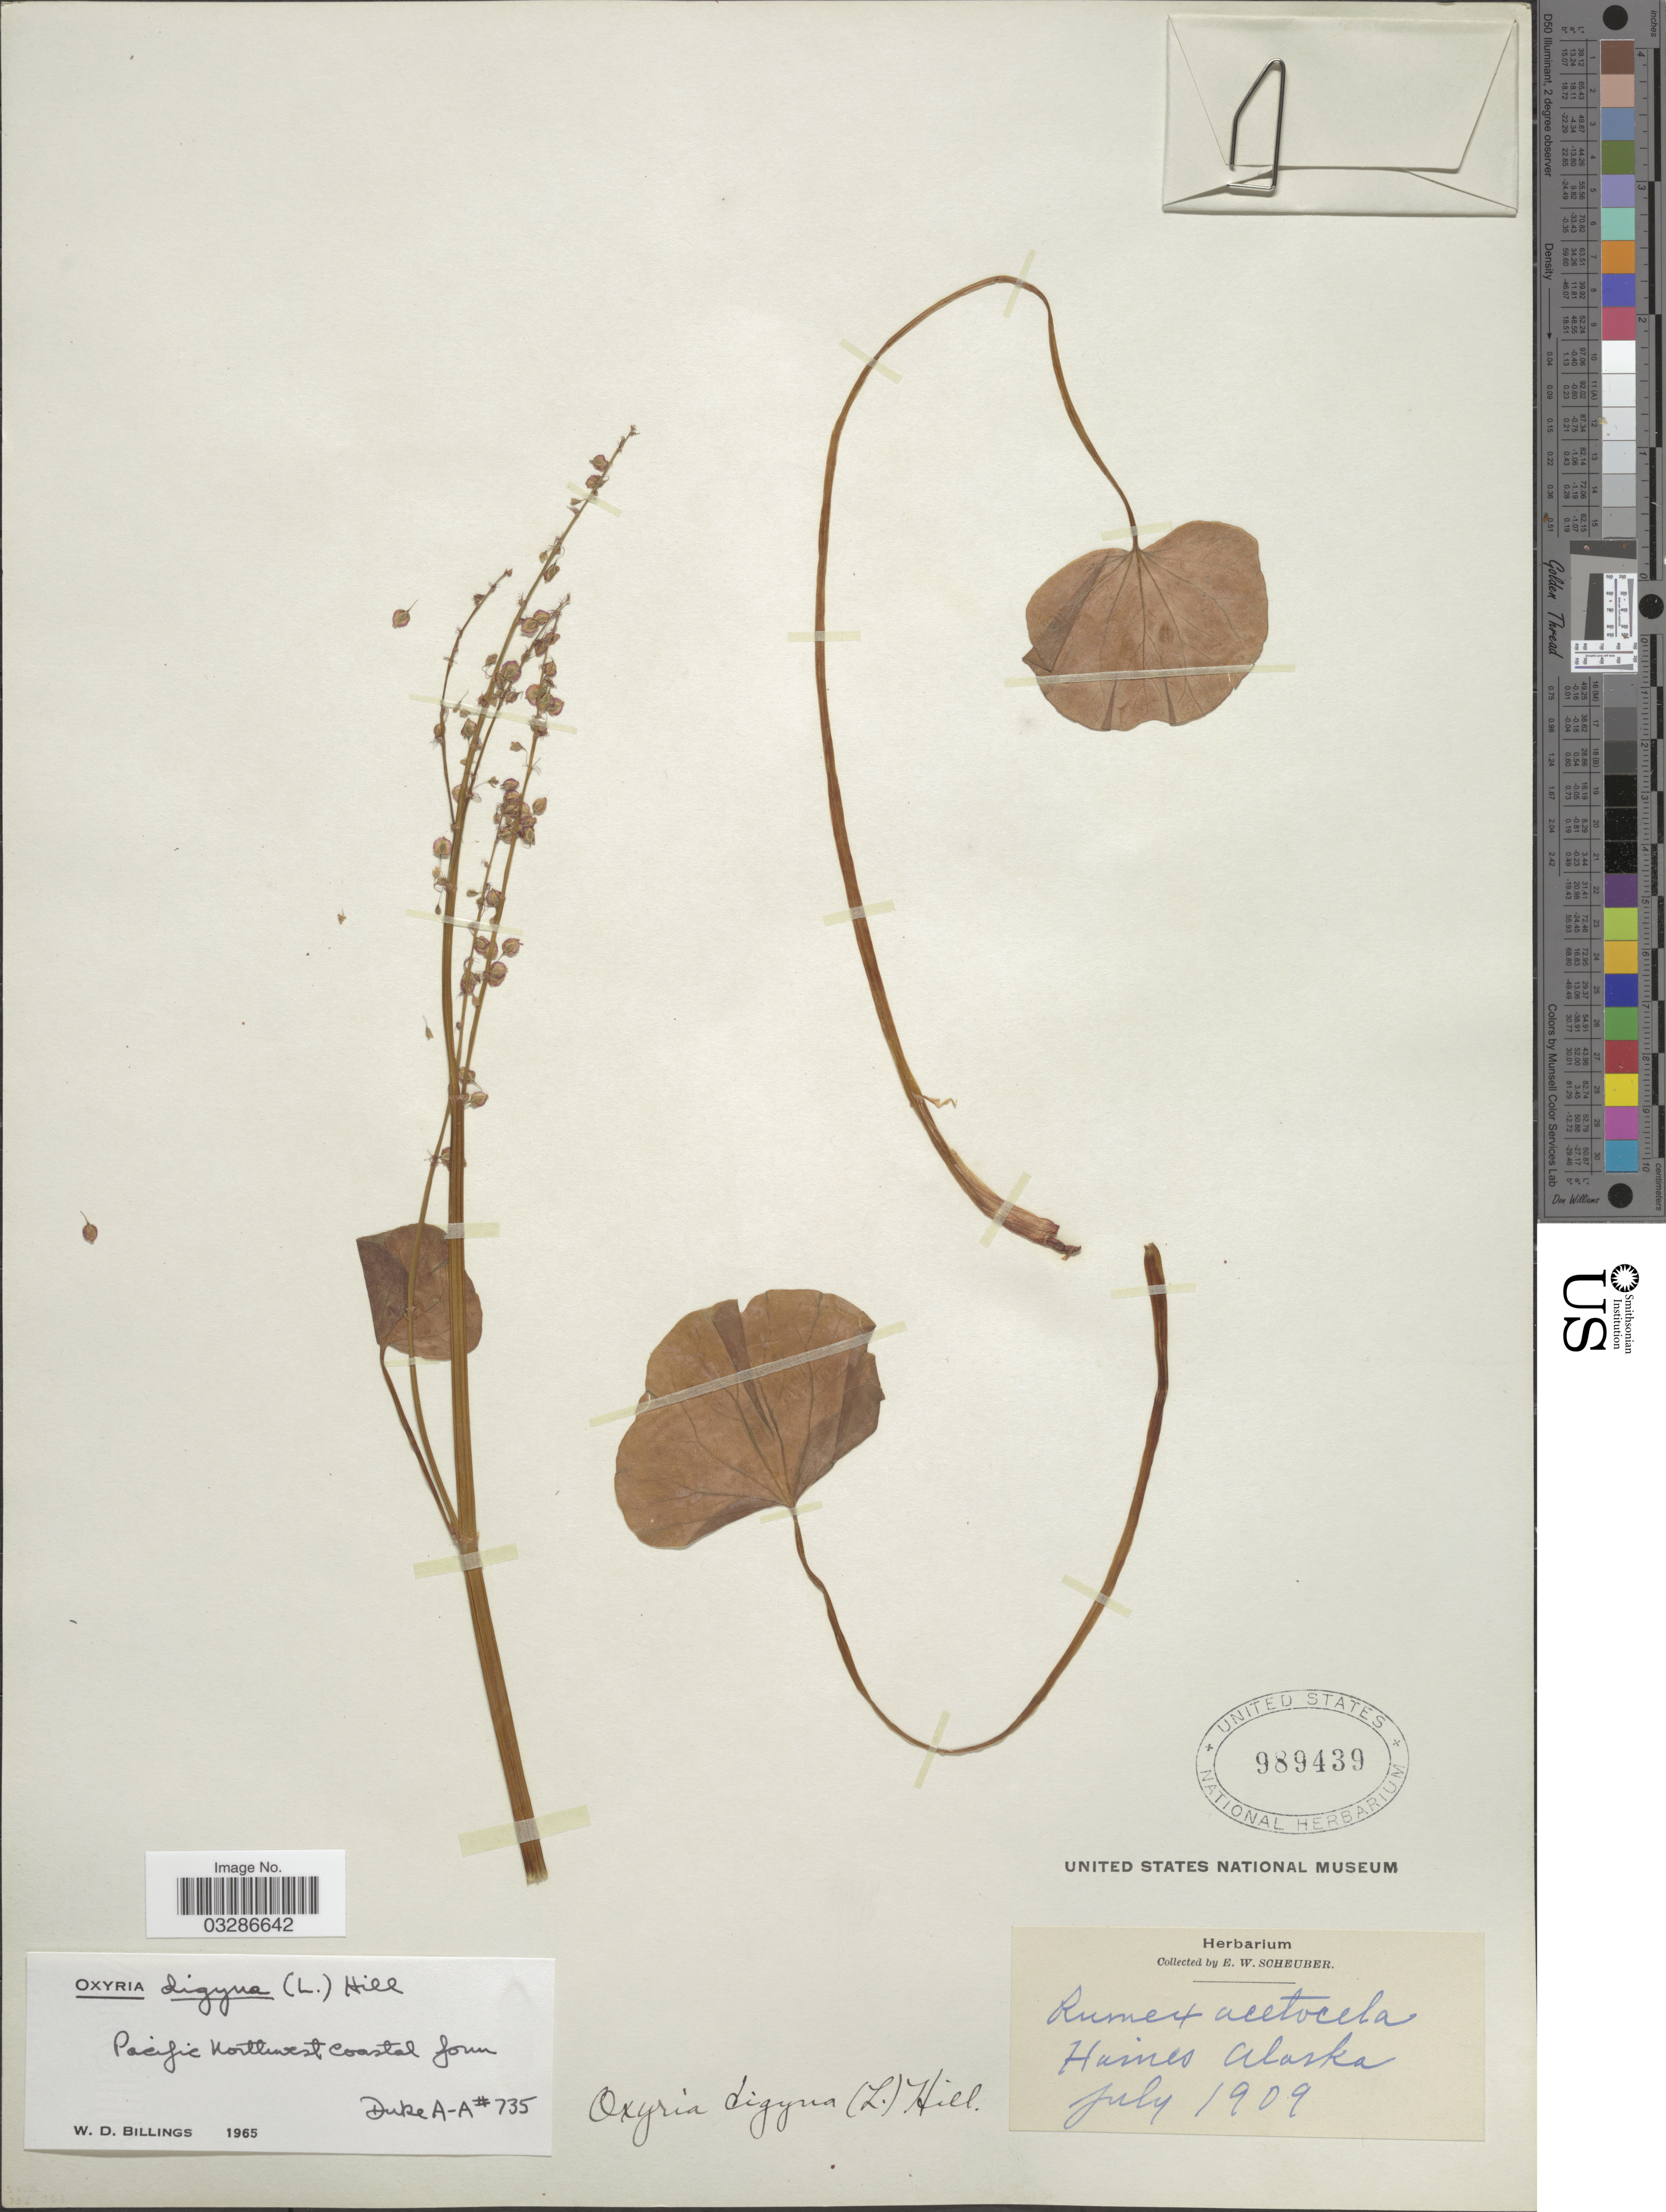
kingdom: Plantae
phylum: Tracheophyta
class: Magnoliopsida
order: Caryophyllales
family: Polygonaceae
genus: Oxyria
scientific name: Oxyria digyna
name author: (L.) Hill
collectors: E. Scheuber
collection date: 1909-07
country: United States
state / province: Alaska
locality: Haines.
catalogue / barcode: US 989439